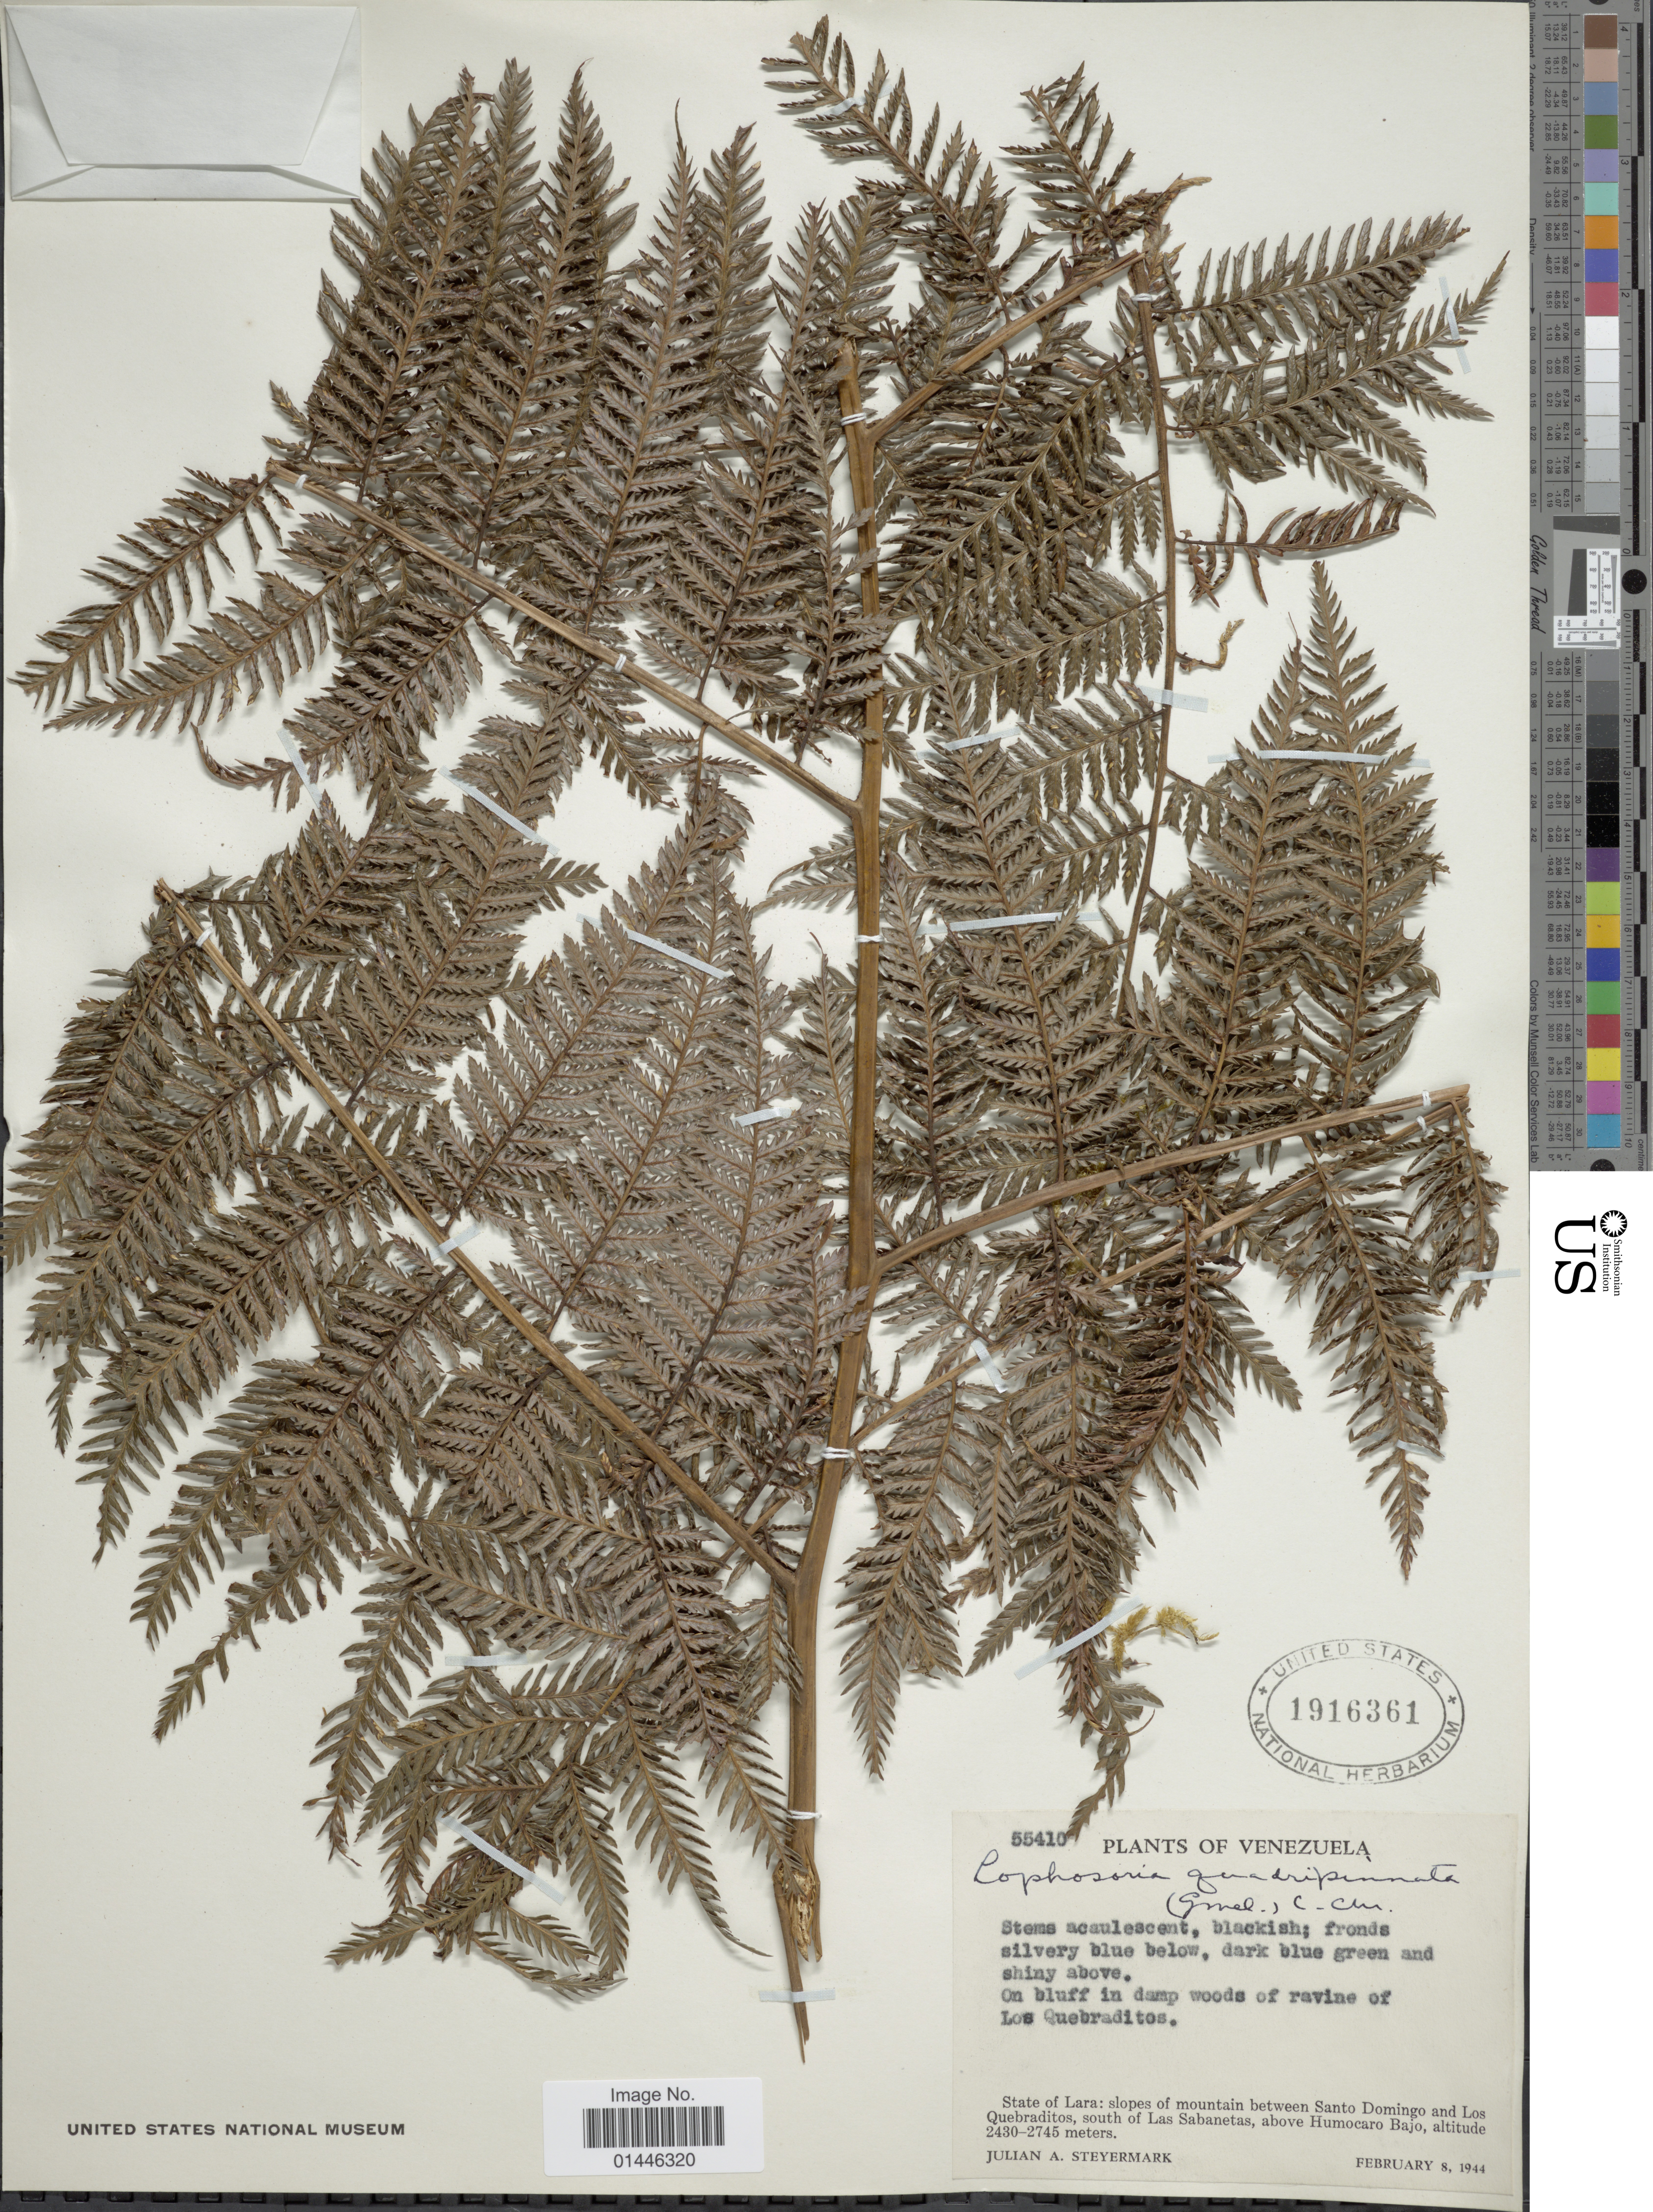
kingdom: Plantae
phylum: Tracheophyta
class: Polypodiopsida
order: Cyatheales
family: Dicksoniaceae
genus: Lophosoria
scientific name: Lophosoria quadripinnata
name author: (J.F. Gmel.) C. Chr.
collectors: J. Steyermark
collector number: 55410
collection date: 1944-02-08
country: Venezuela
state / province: Lara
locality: Mountain between Santo Domingo and Los Quebraditos, south of Las Sabanetas, above Humocaro Bajo. ravine of Los Quebraditos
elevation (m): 2430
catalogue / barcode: US 1916361